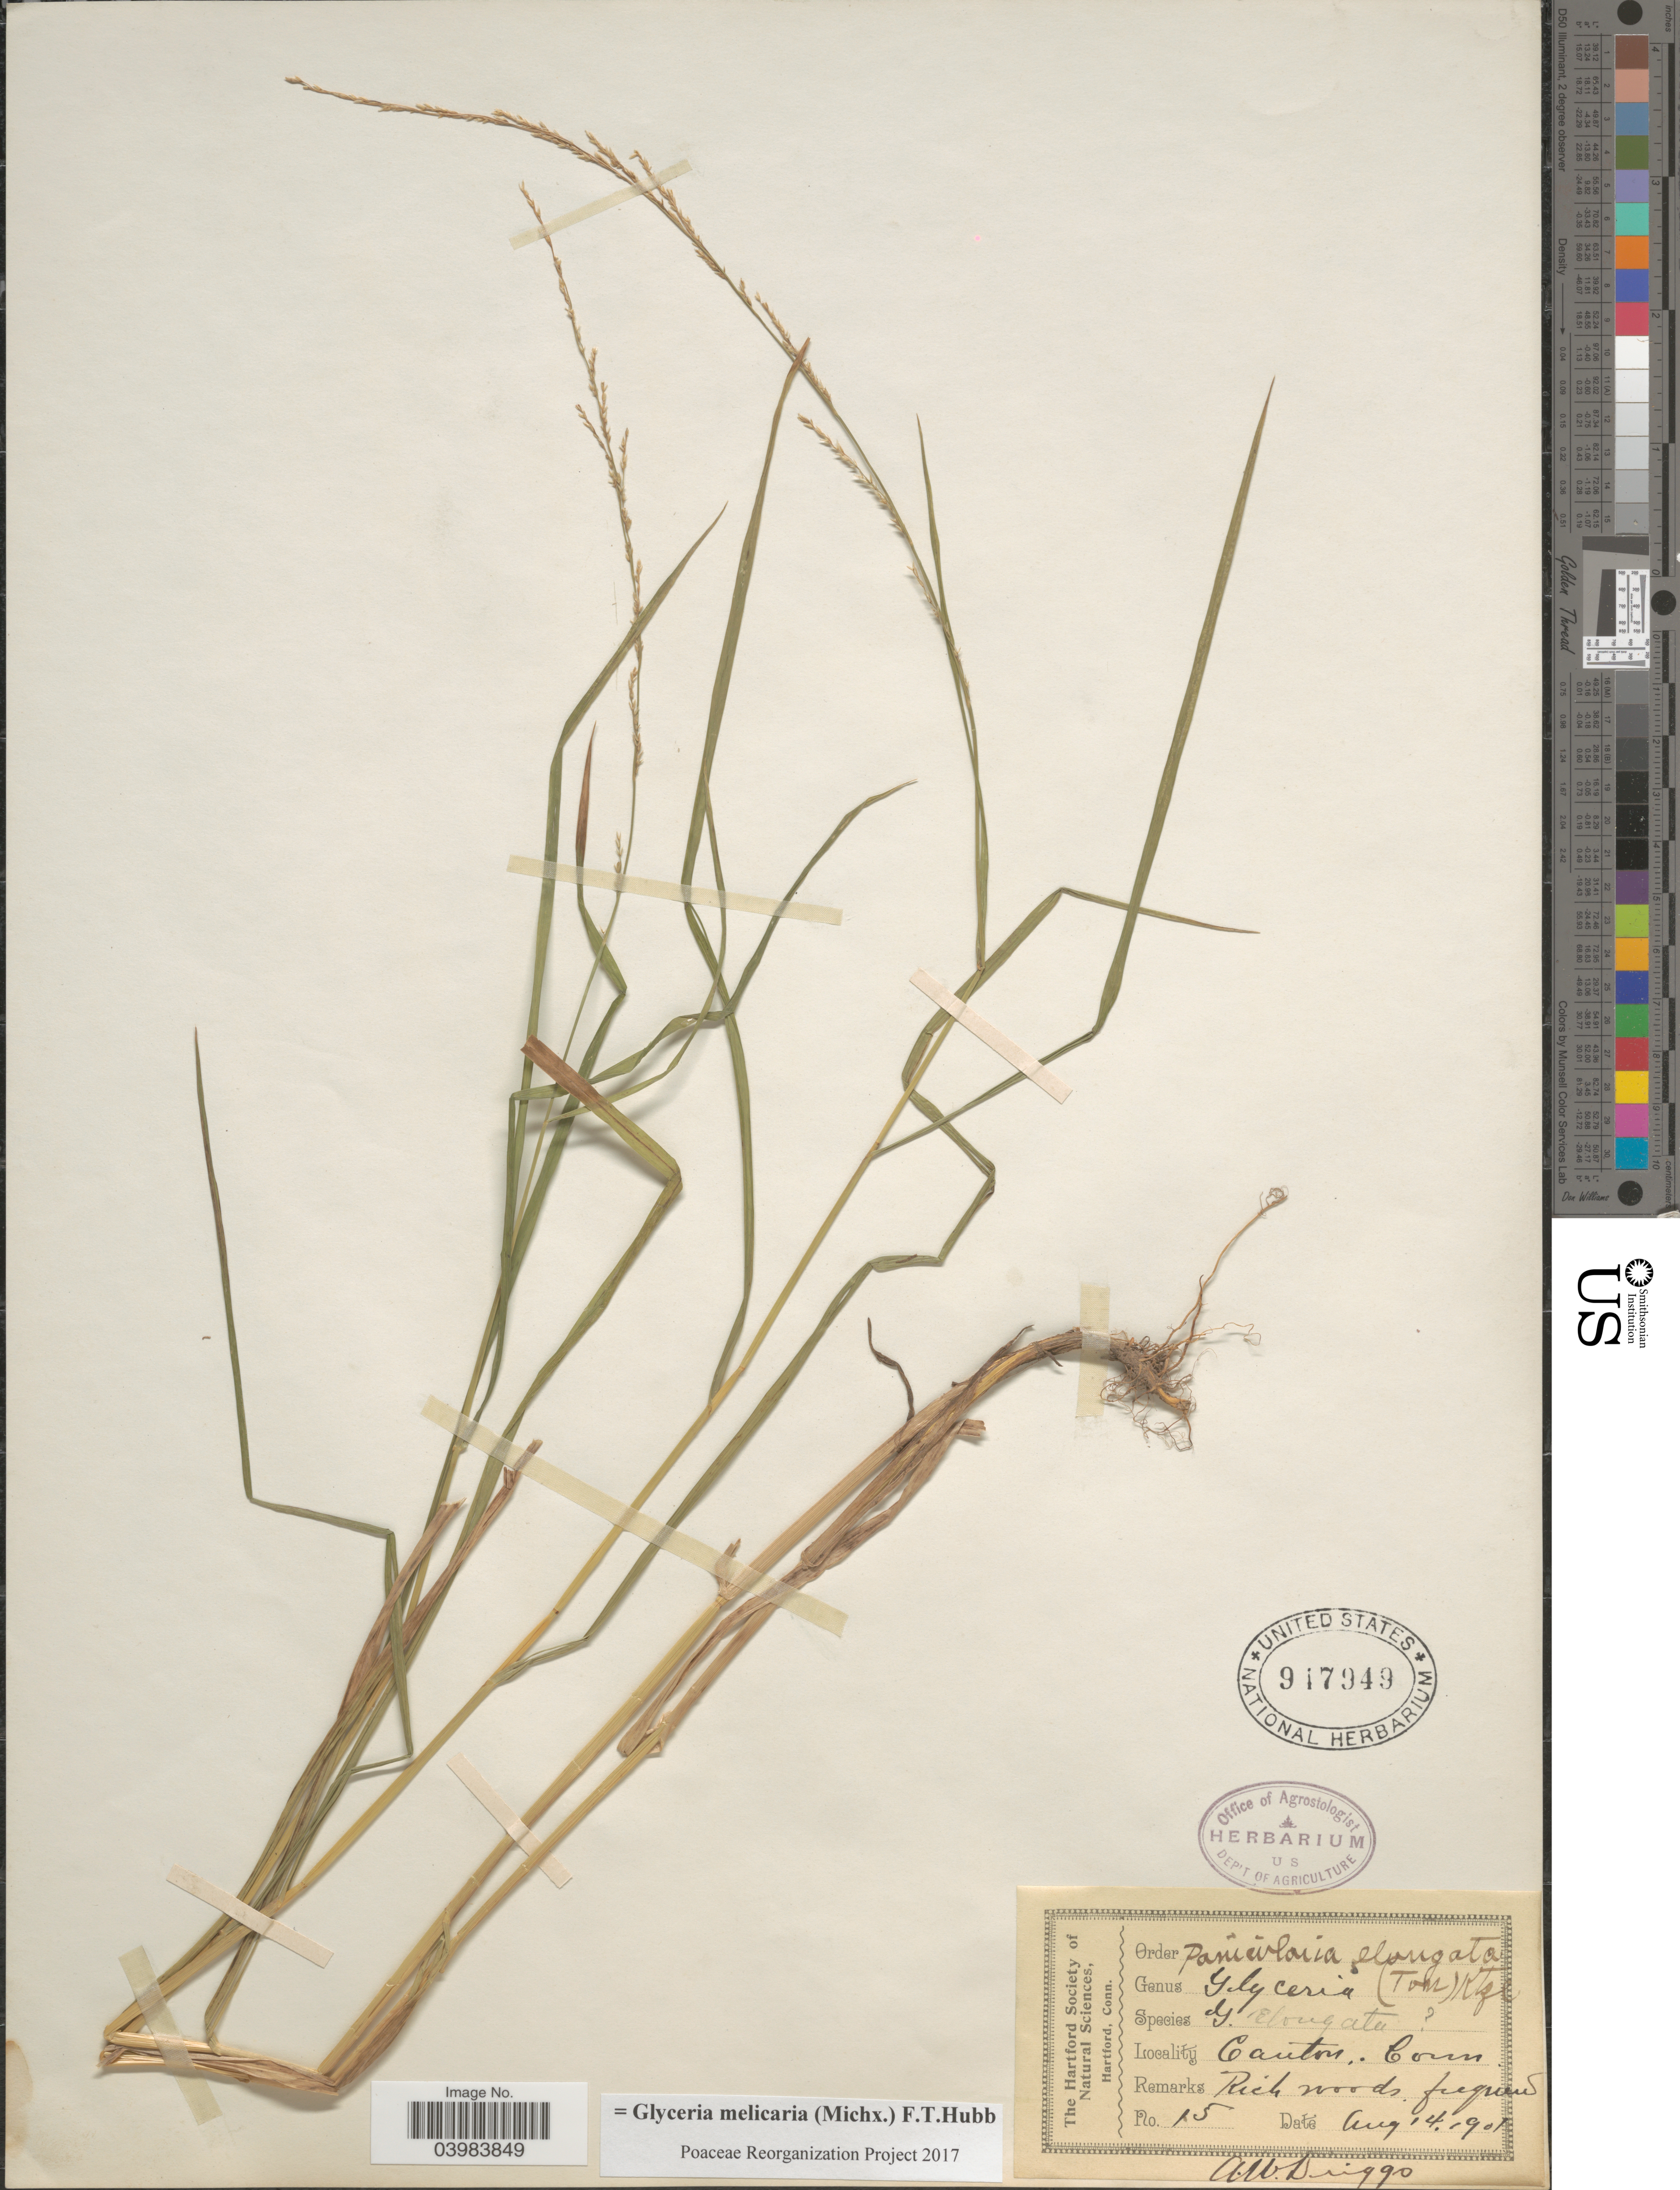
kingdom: Plantae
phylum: Tracheophyta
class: Liliopsida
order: Poales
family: Poaceae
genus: Glyceria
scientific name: Glyceria melicaria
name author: (Michx.) F.T. Hubb.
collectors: A. Briggs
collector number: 15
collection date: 1901-08-14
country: United States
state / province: Connecticut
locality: Canton.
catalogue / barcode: US 947949